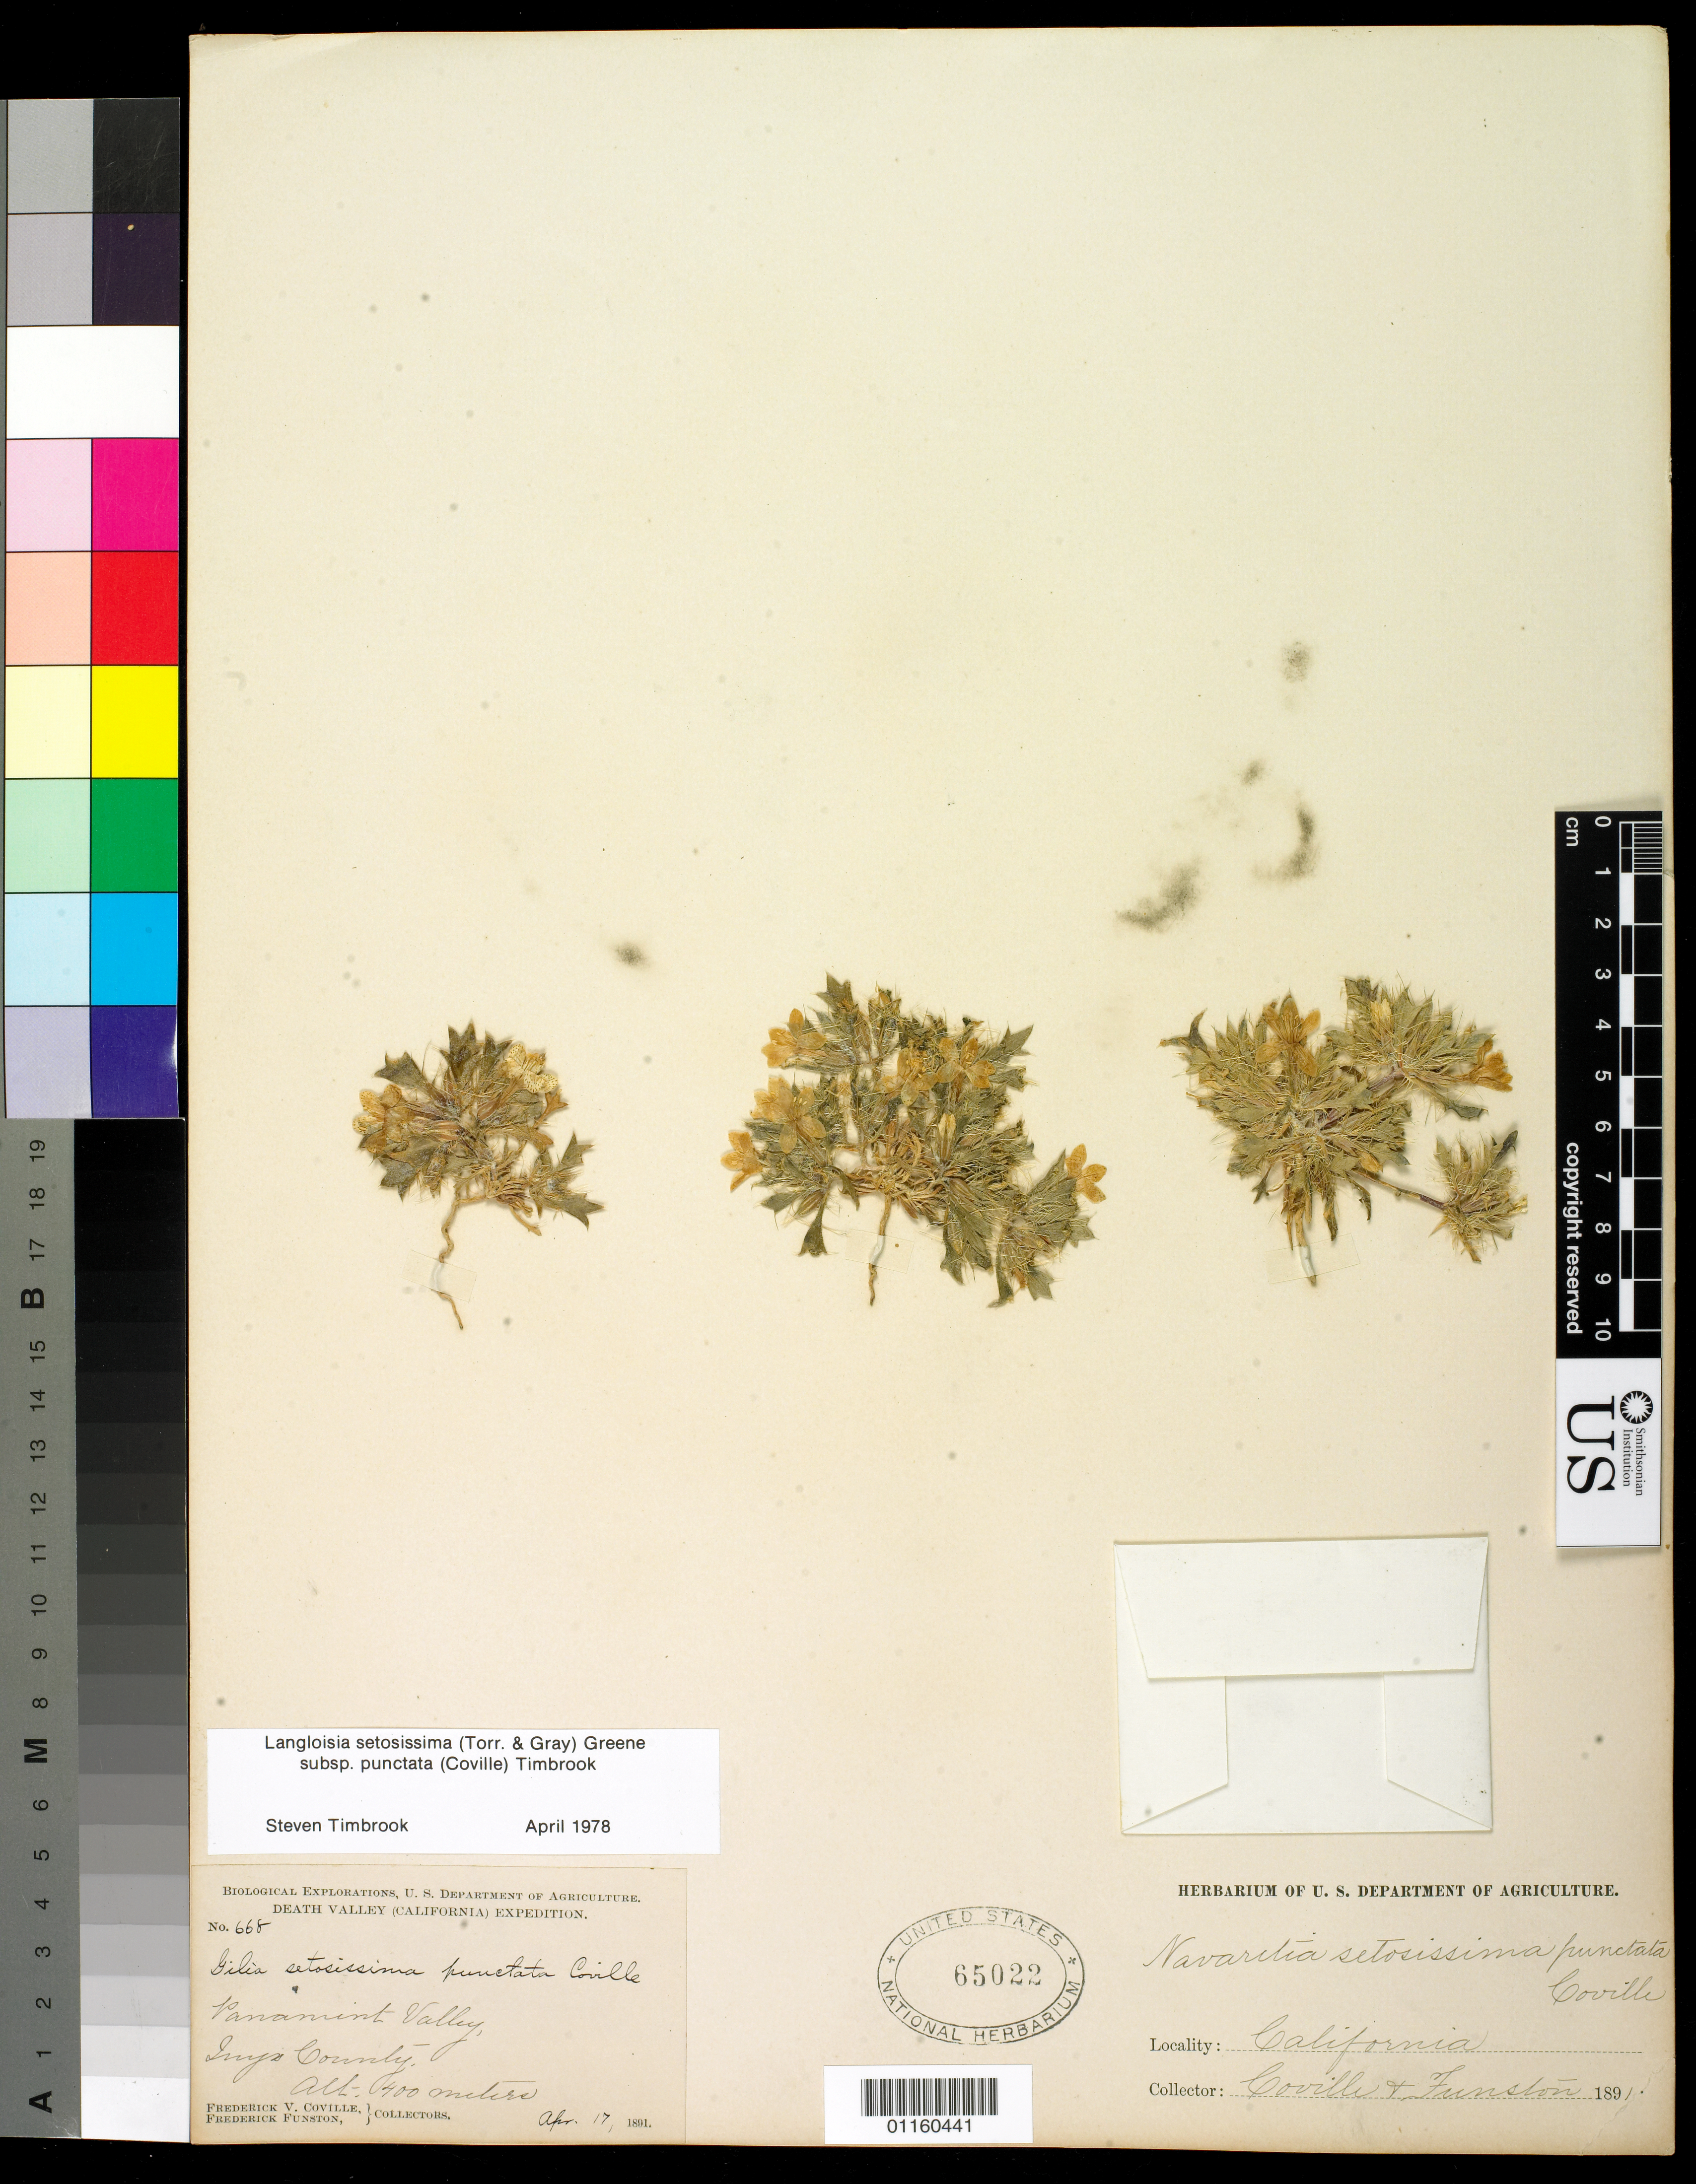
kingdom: Plantae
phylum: Tracheophyta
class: Magnoliopsida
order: Ericales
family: Polemoniaceae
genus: Langloisia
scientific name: Langloisia setosissima subsp. punctata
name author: (A. Gray ex Coville) Timbrook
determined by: Timbrook, S.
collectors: F. V. Coville & F. Funston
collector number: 668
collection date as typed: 17 Apr 1891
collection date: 1891-04-17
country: United States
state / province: California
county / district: Inyo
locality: Panamint Valley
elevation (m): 400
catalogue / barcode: US 65022